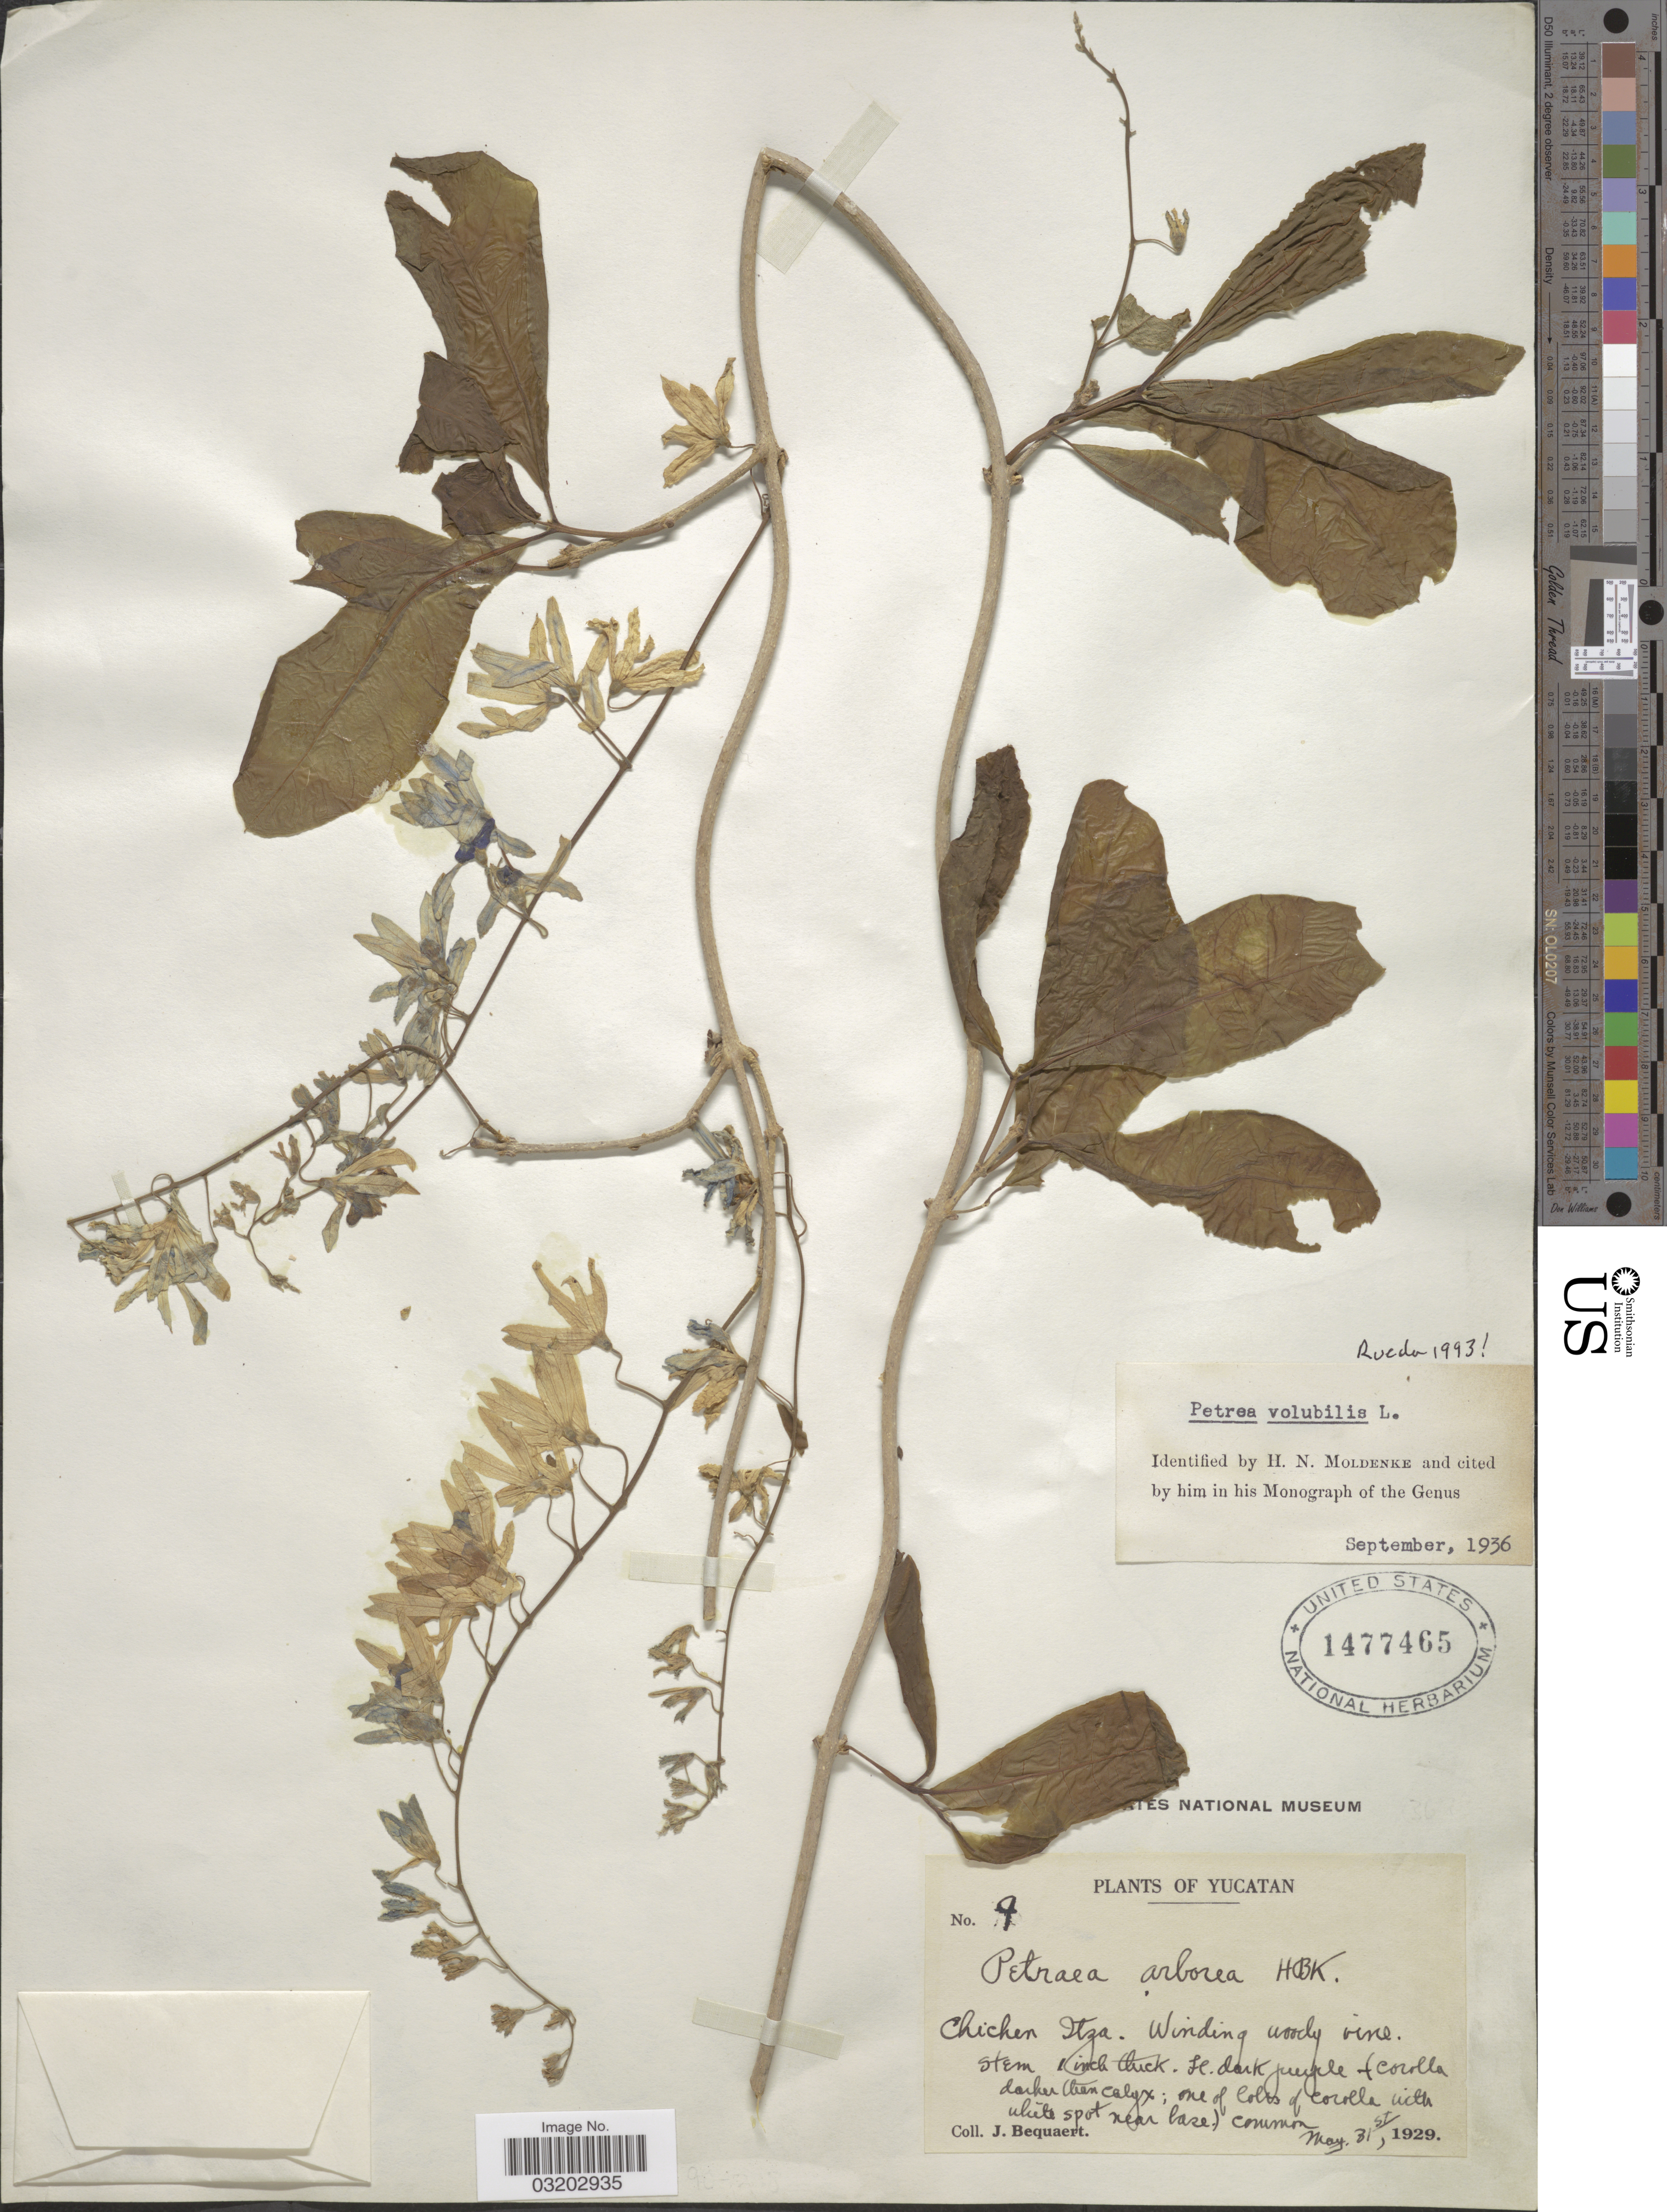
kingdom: Plantae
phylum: Tracheophyta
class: Magnoliopsida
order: Lamiales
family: Verbenaceae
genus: Petrea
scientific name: Petrea volubilis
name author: L.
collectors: J. Bequaert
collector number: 9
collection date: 1929-05-31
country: Mexico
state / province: Yucatán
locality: Chichen Itza.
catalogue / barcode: US 1477465